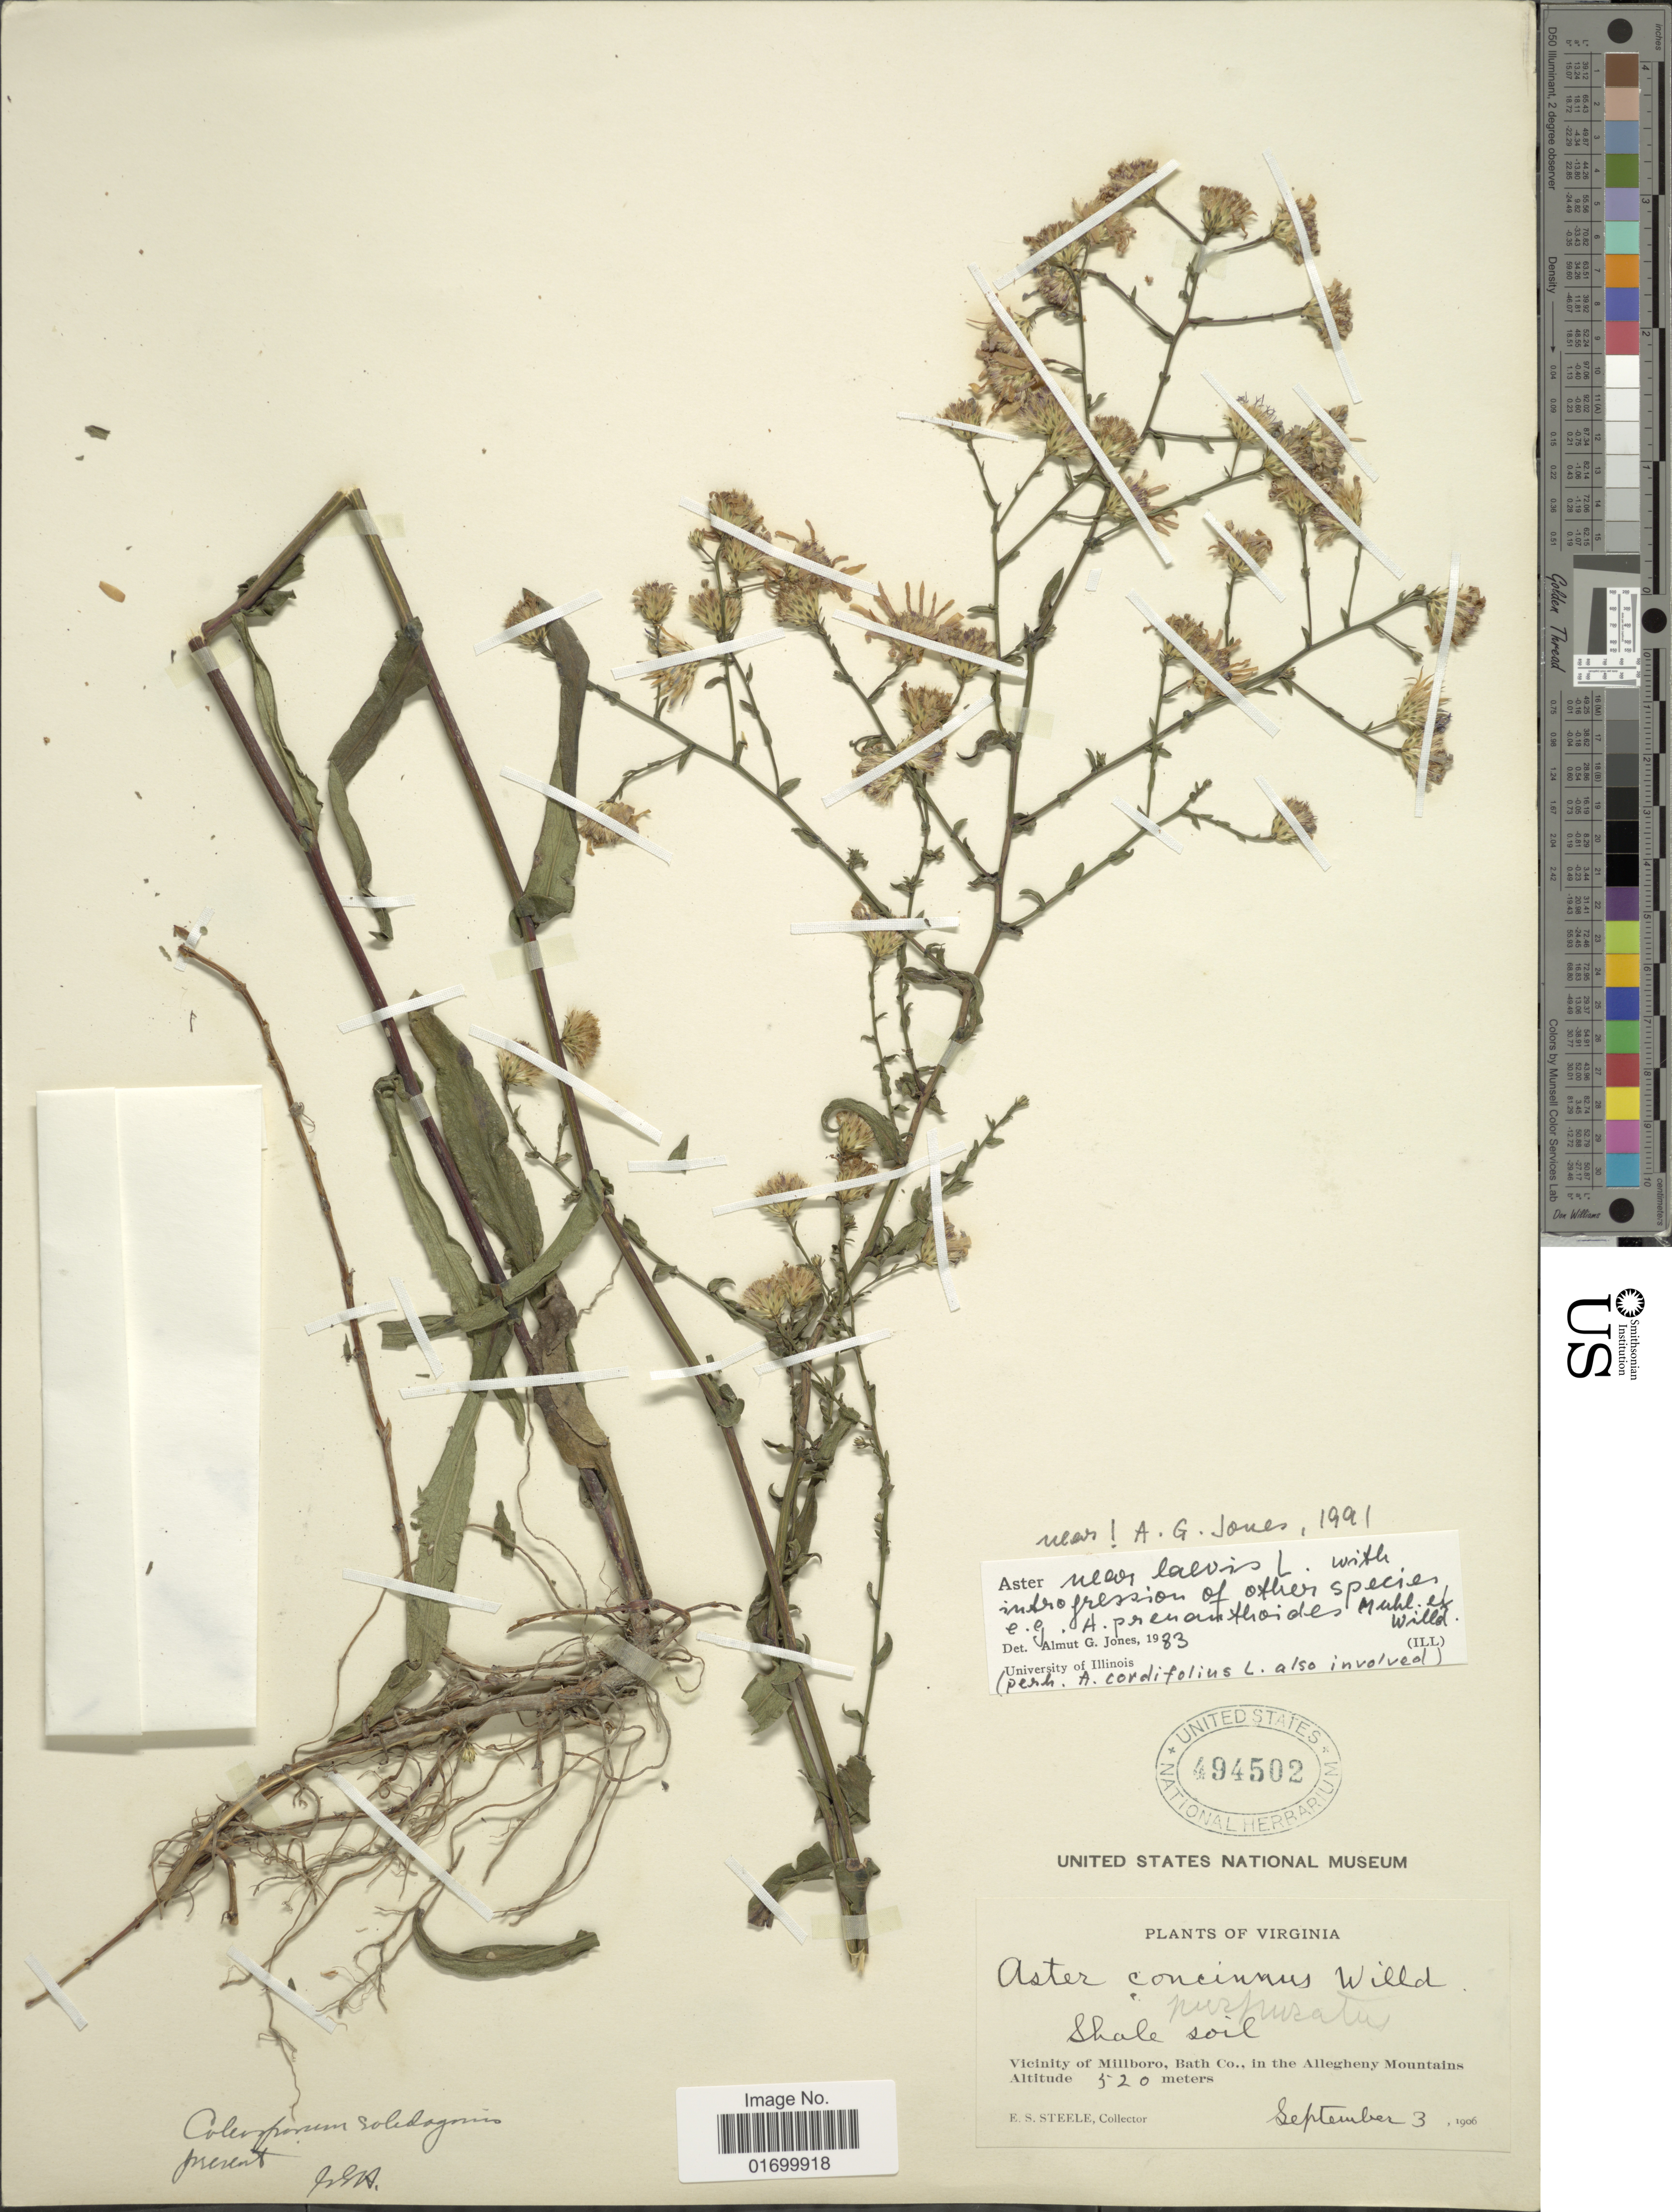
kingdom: Plantae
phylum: Tracheophyta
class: Magnoliopsida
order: Asterales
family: Asteraceae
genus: Symphyotrichum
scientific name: Symphyotrichum laeve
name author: (L.) Á. Löve & D. Löve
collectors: E. Steele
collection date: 1906-09-03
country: United States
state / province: Virginia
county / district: Bath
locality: Vicinity of Millboro, Bath Co., in the Allegheny Mountains.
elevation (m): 520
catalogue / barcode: US 494502